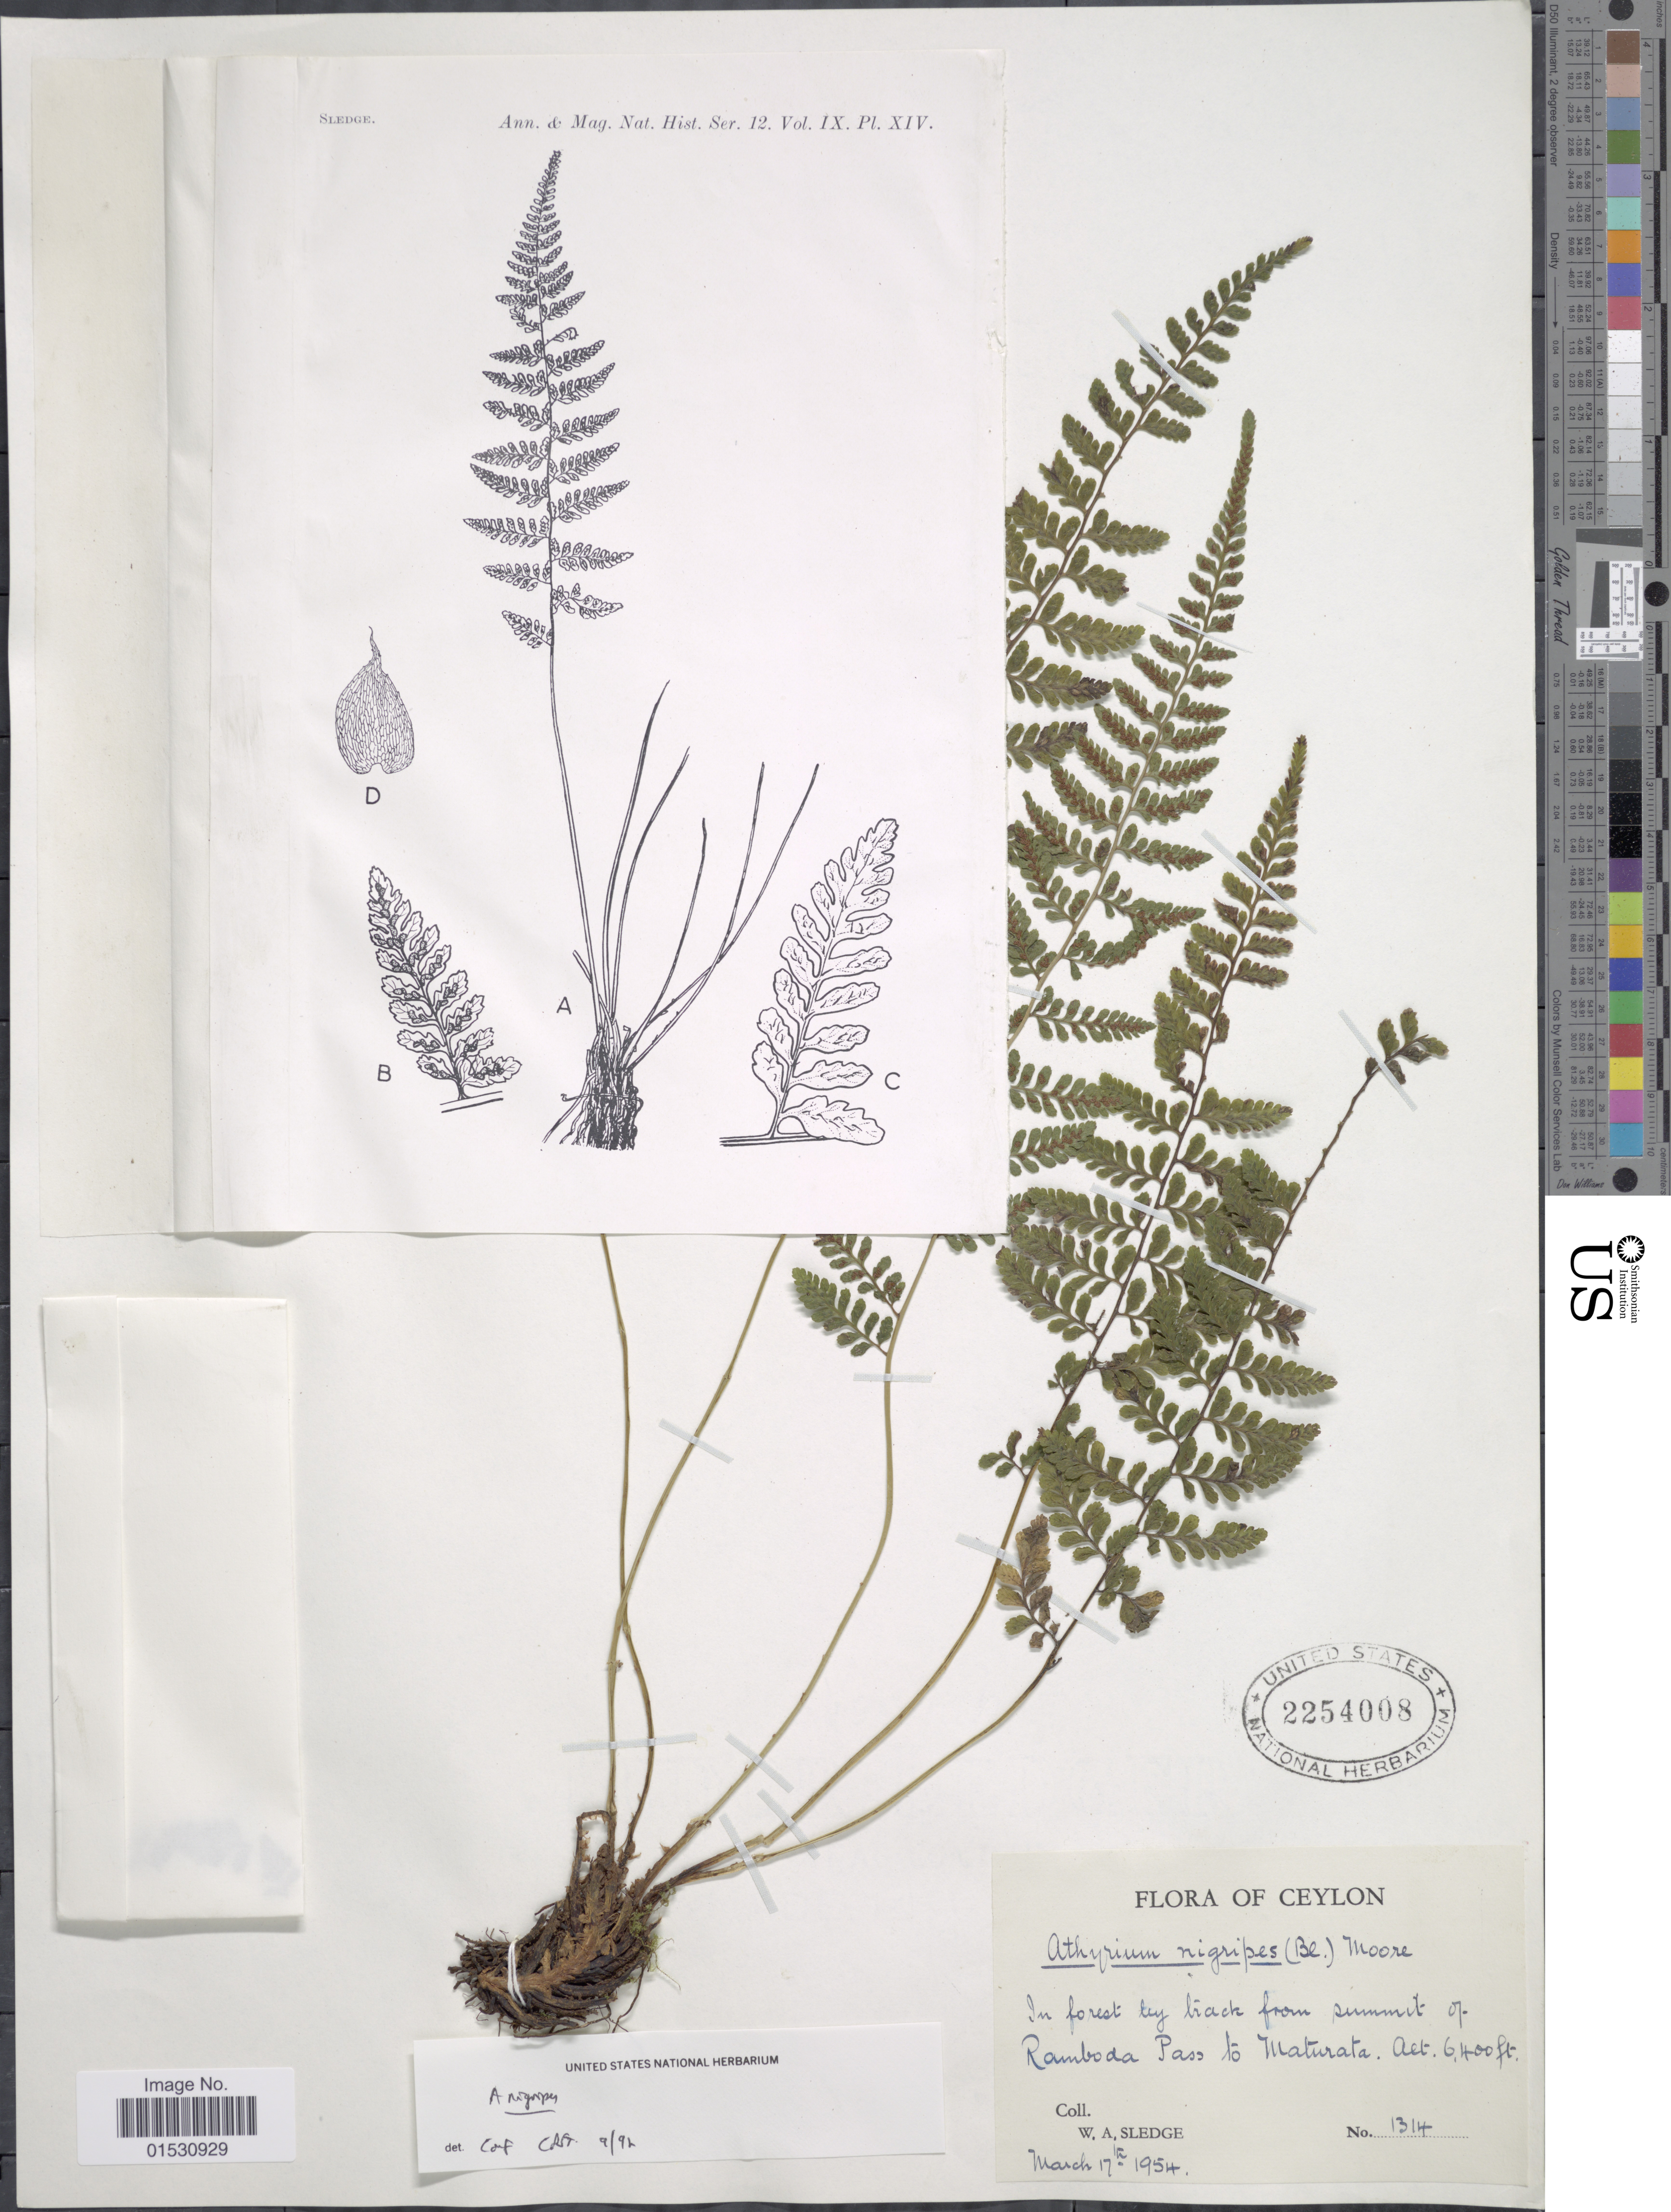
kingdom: Plantae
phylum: Tracheophyta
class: Polypodiopsida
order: Polypodiales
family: Athyriaceae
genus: Athyrium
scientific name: Athyrium nigripes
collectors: W. A. Sledge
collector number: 1314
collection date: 1954-03-17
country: Sri Lanka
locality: Ramboda Pass to Maturata. Ceylon.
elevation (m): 1951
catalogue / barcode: US 2254008